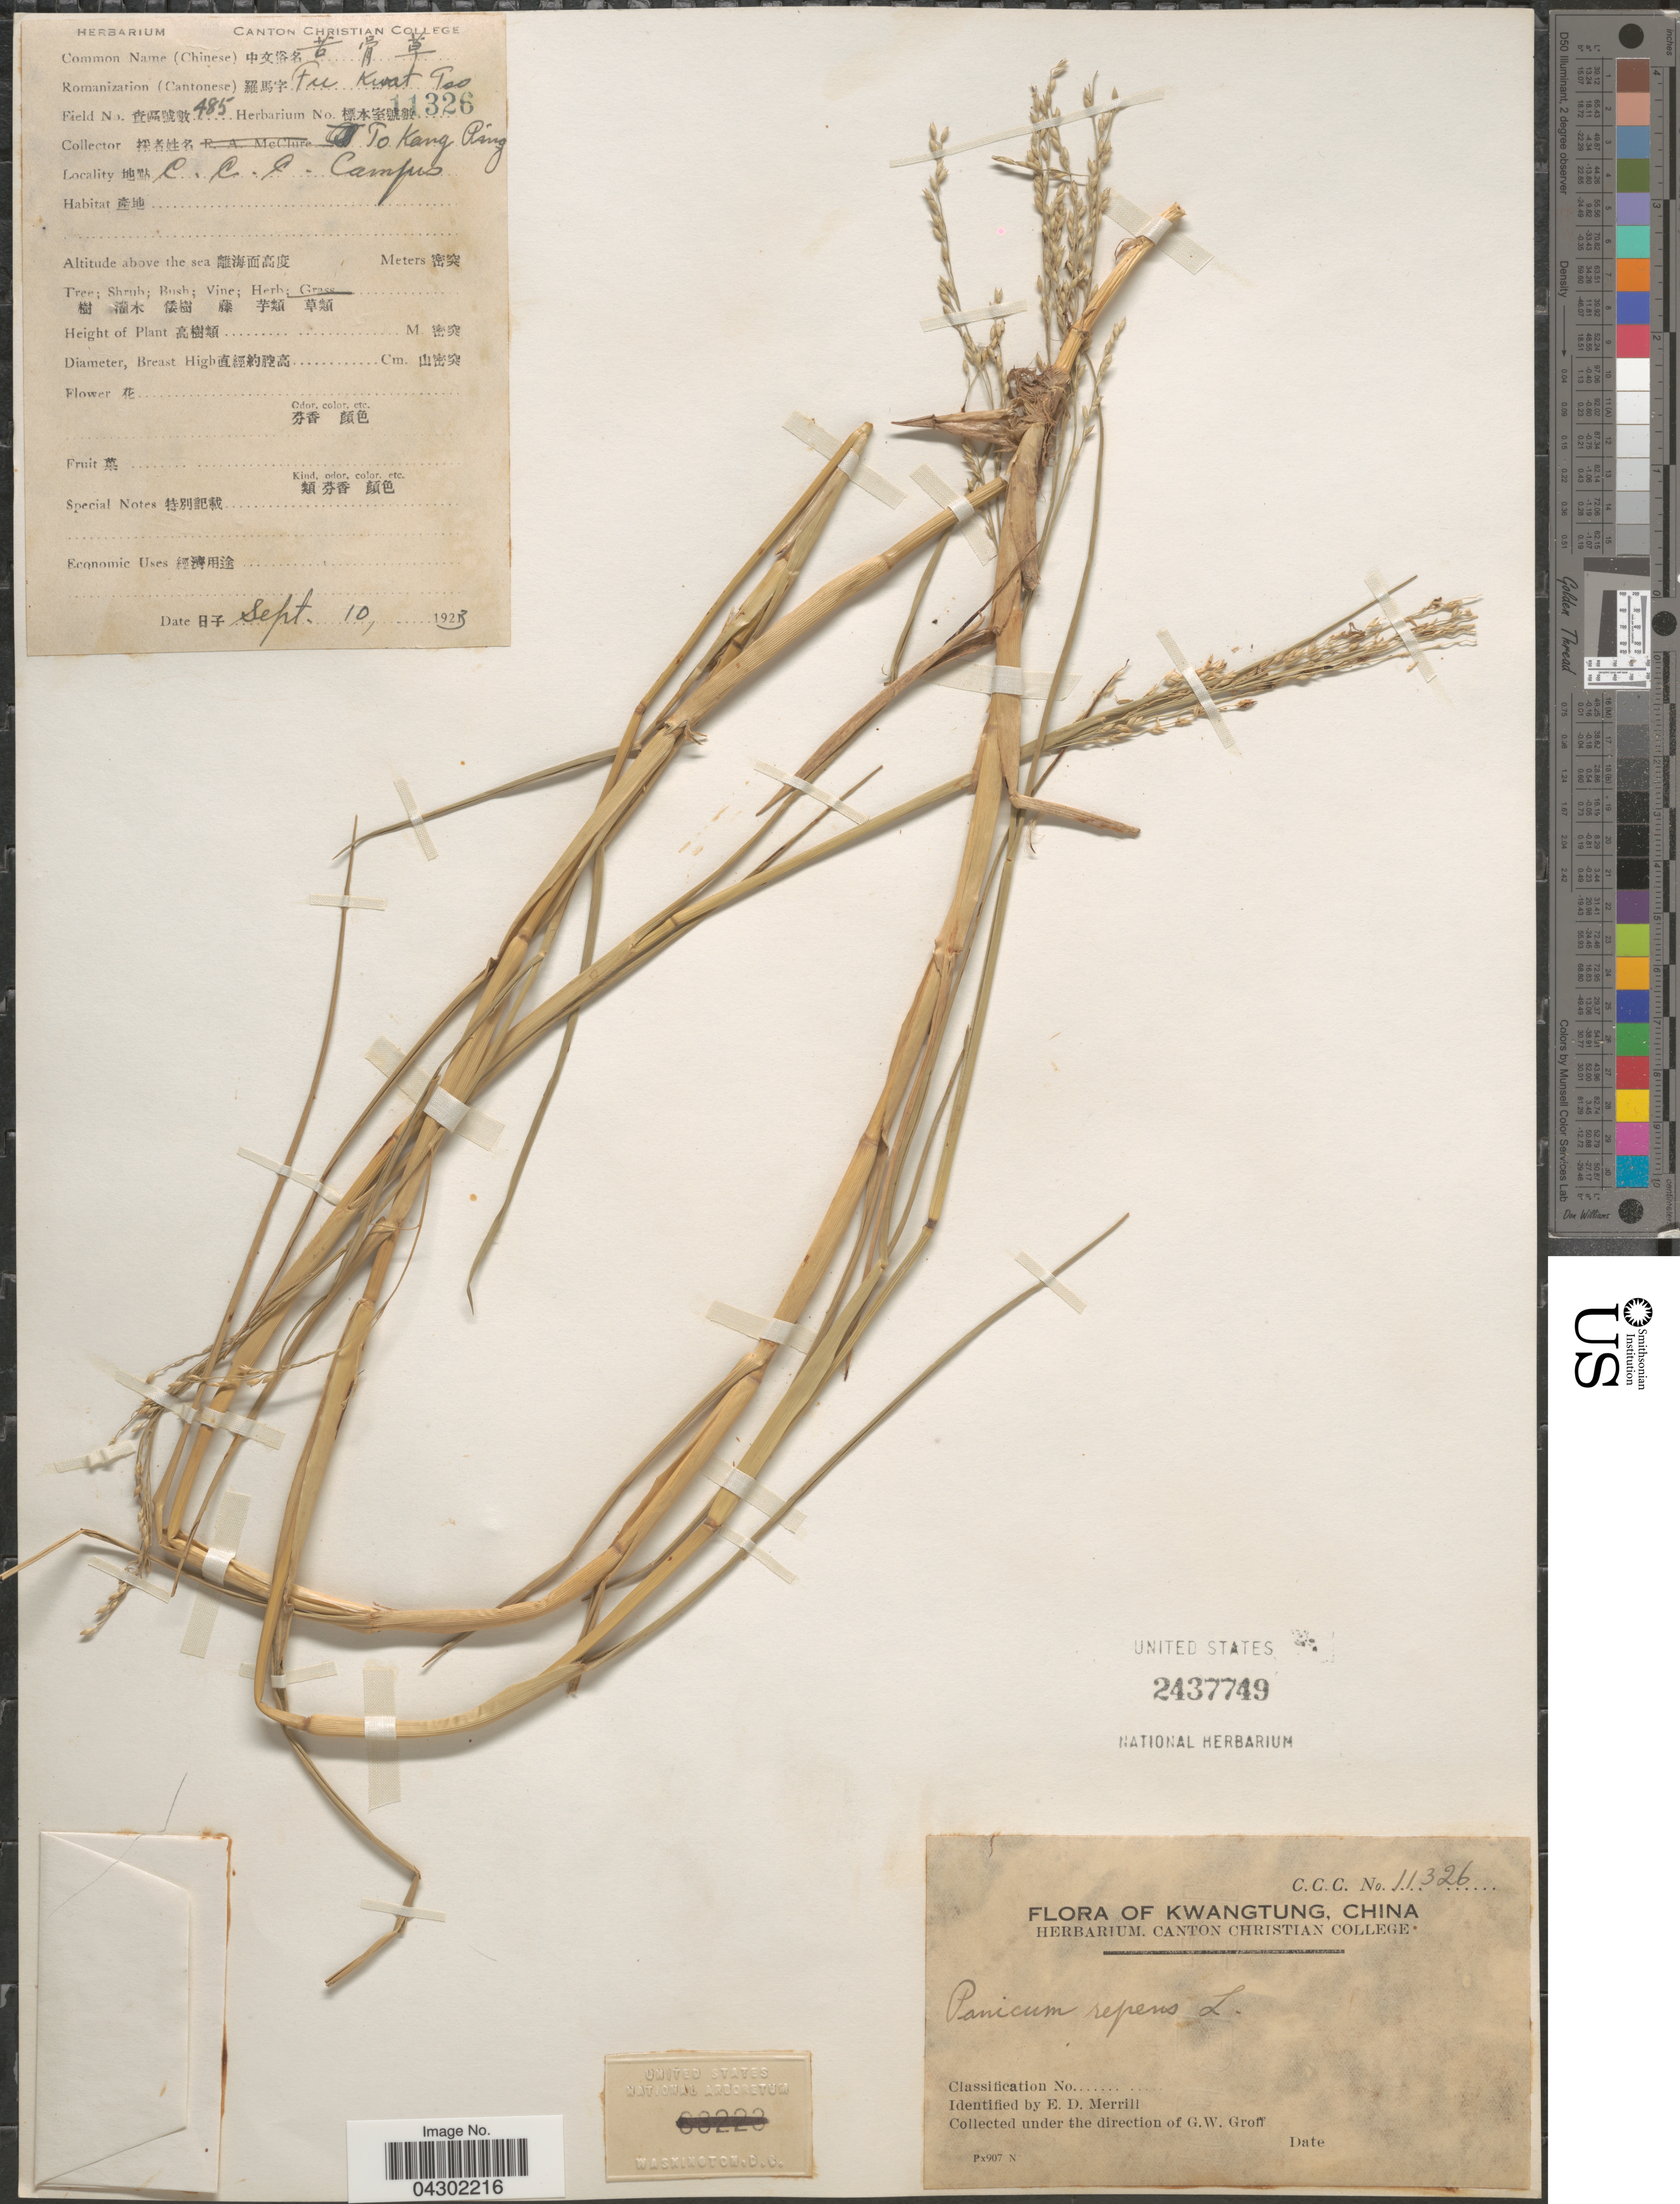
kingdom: Plantae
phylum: Tracheophyta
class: Liliopsida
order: Poales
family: Poaceae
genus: Panicum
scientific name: Panicum repens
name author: L.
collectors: T. Ping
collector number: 485/11326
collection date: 1923-09-10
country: China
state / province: Guangdong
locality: C. C. C. Campus. Kwangtung.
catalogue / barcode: US 2437749